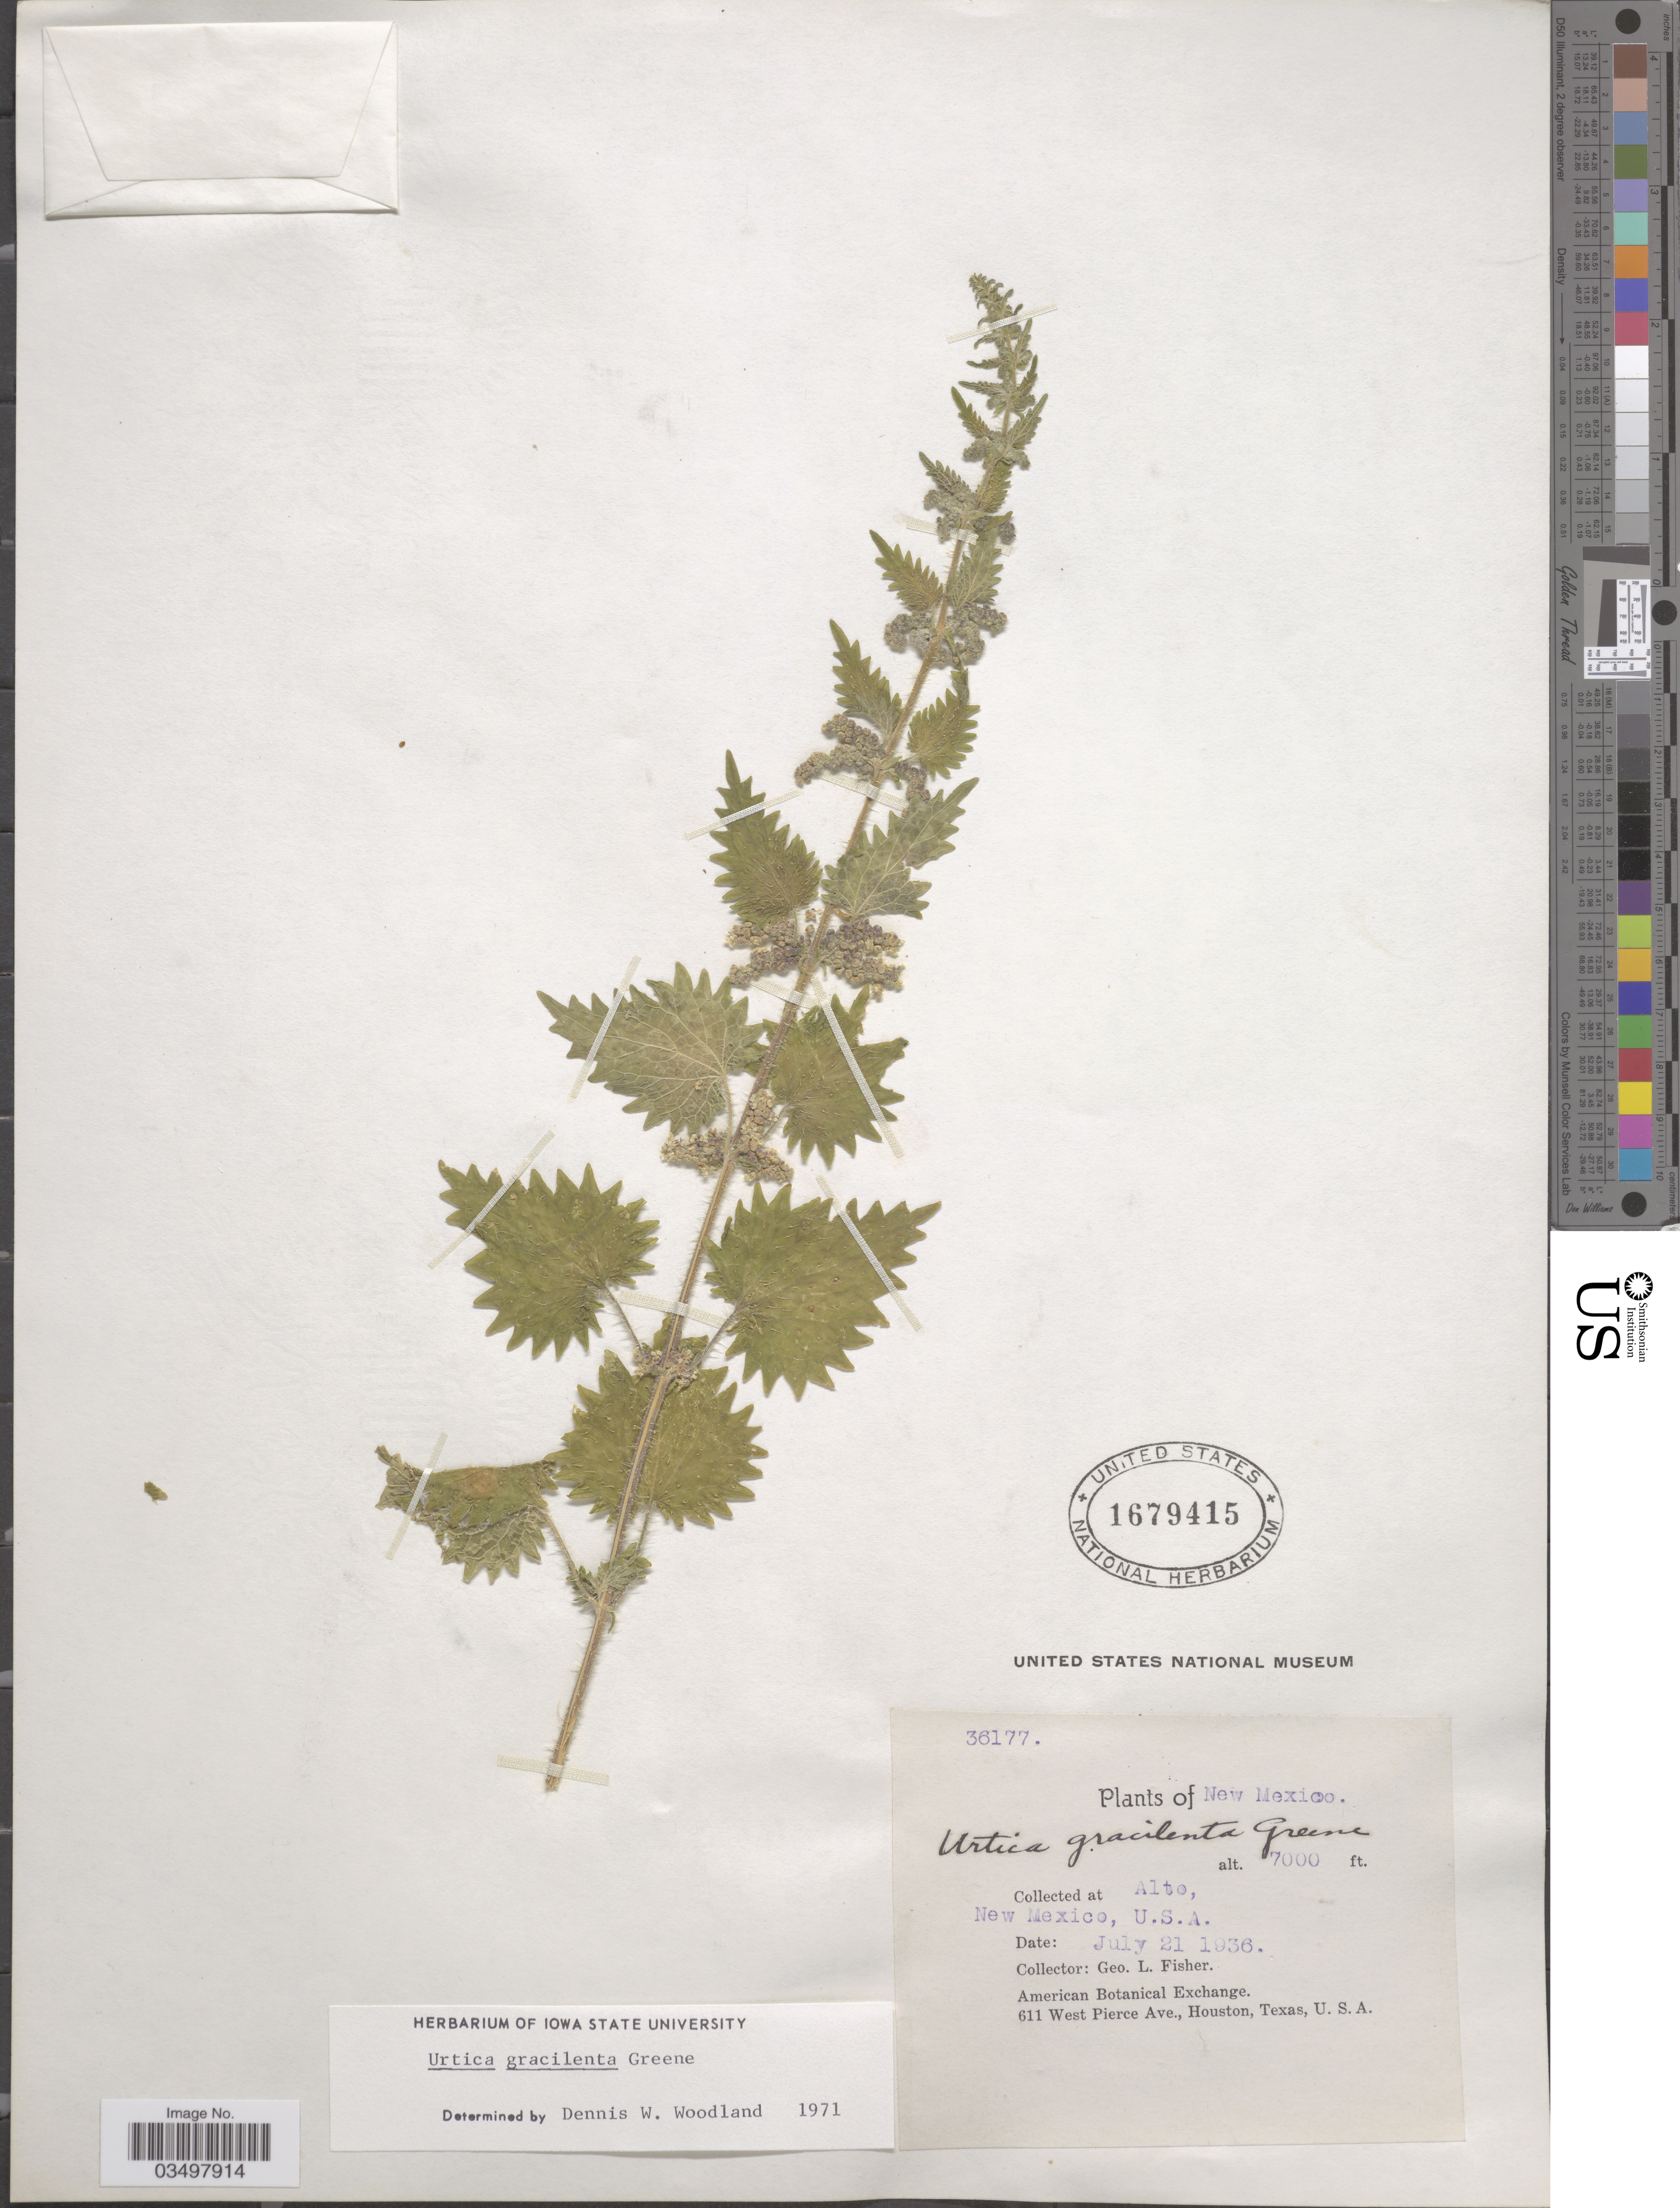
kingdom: Plantae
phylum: Tracheophyta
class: Magnoliopsida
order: Rosales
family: Urticaceae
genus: Urtica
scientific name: Urtica gracilenta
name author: Greene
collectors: G. L. Fisher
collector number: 36177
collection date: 1936-07-21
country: United States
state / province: New Mexico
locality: Alto.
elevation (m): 2134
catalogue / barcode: US 1679415